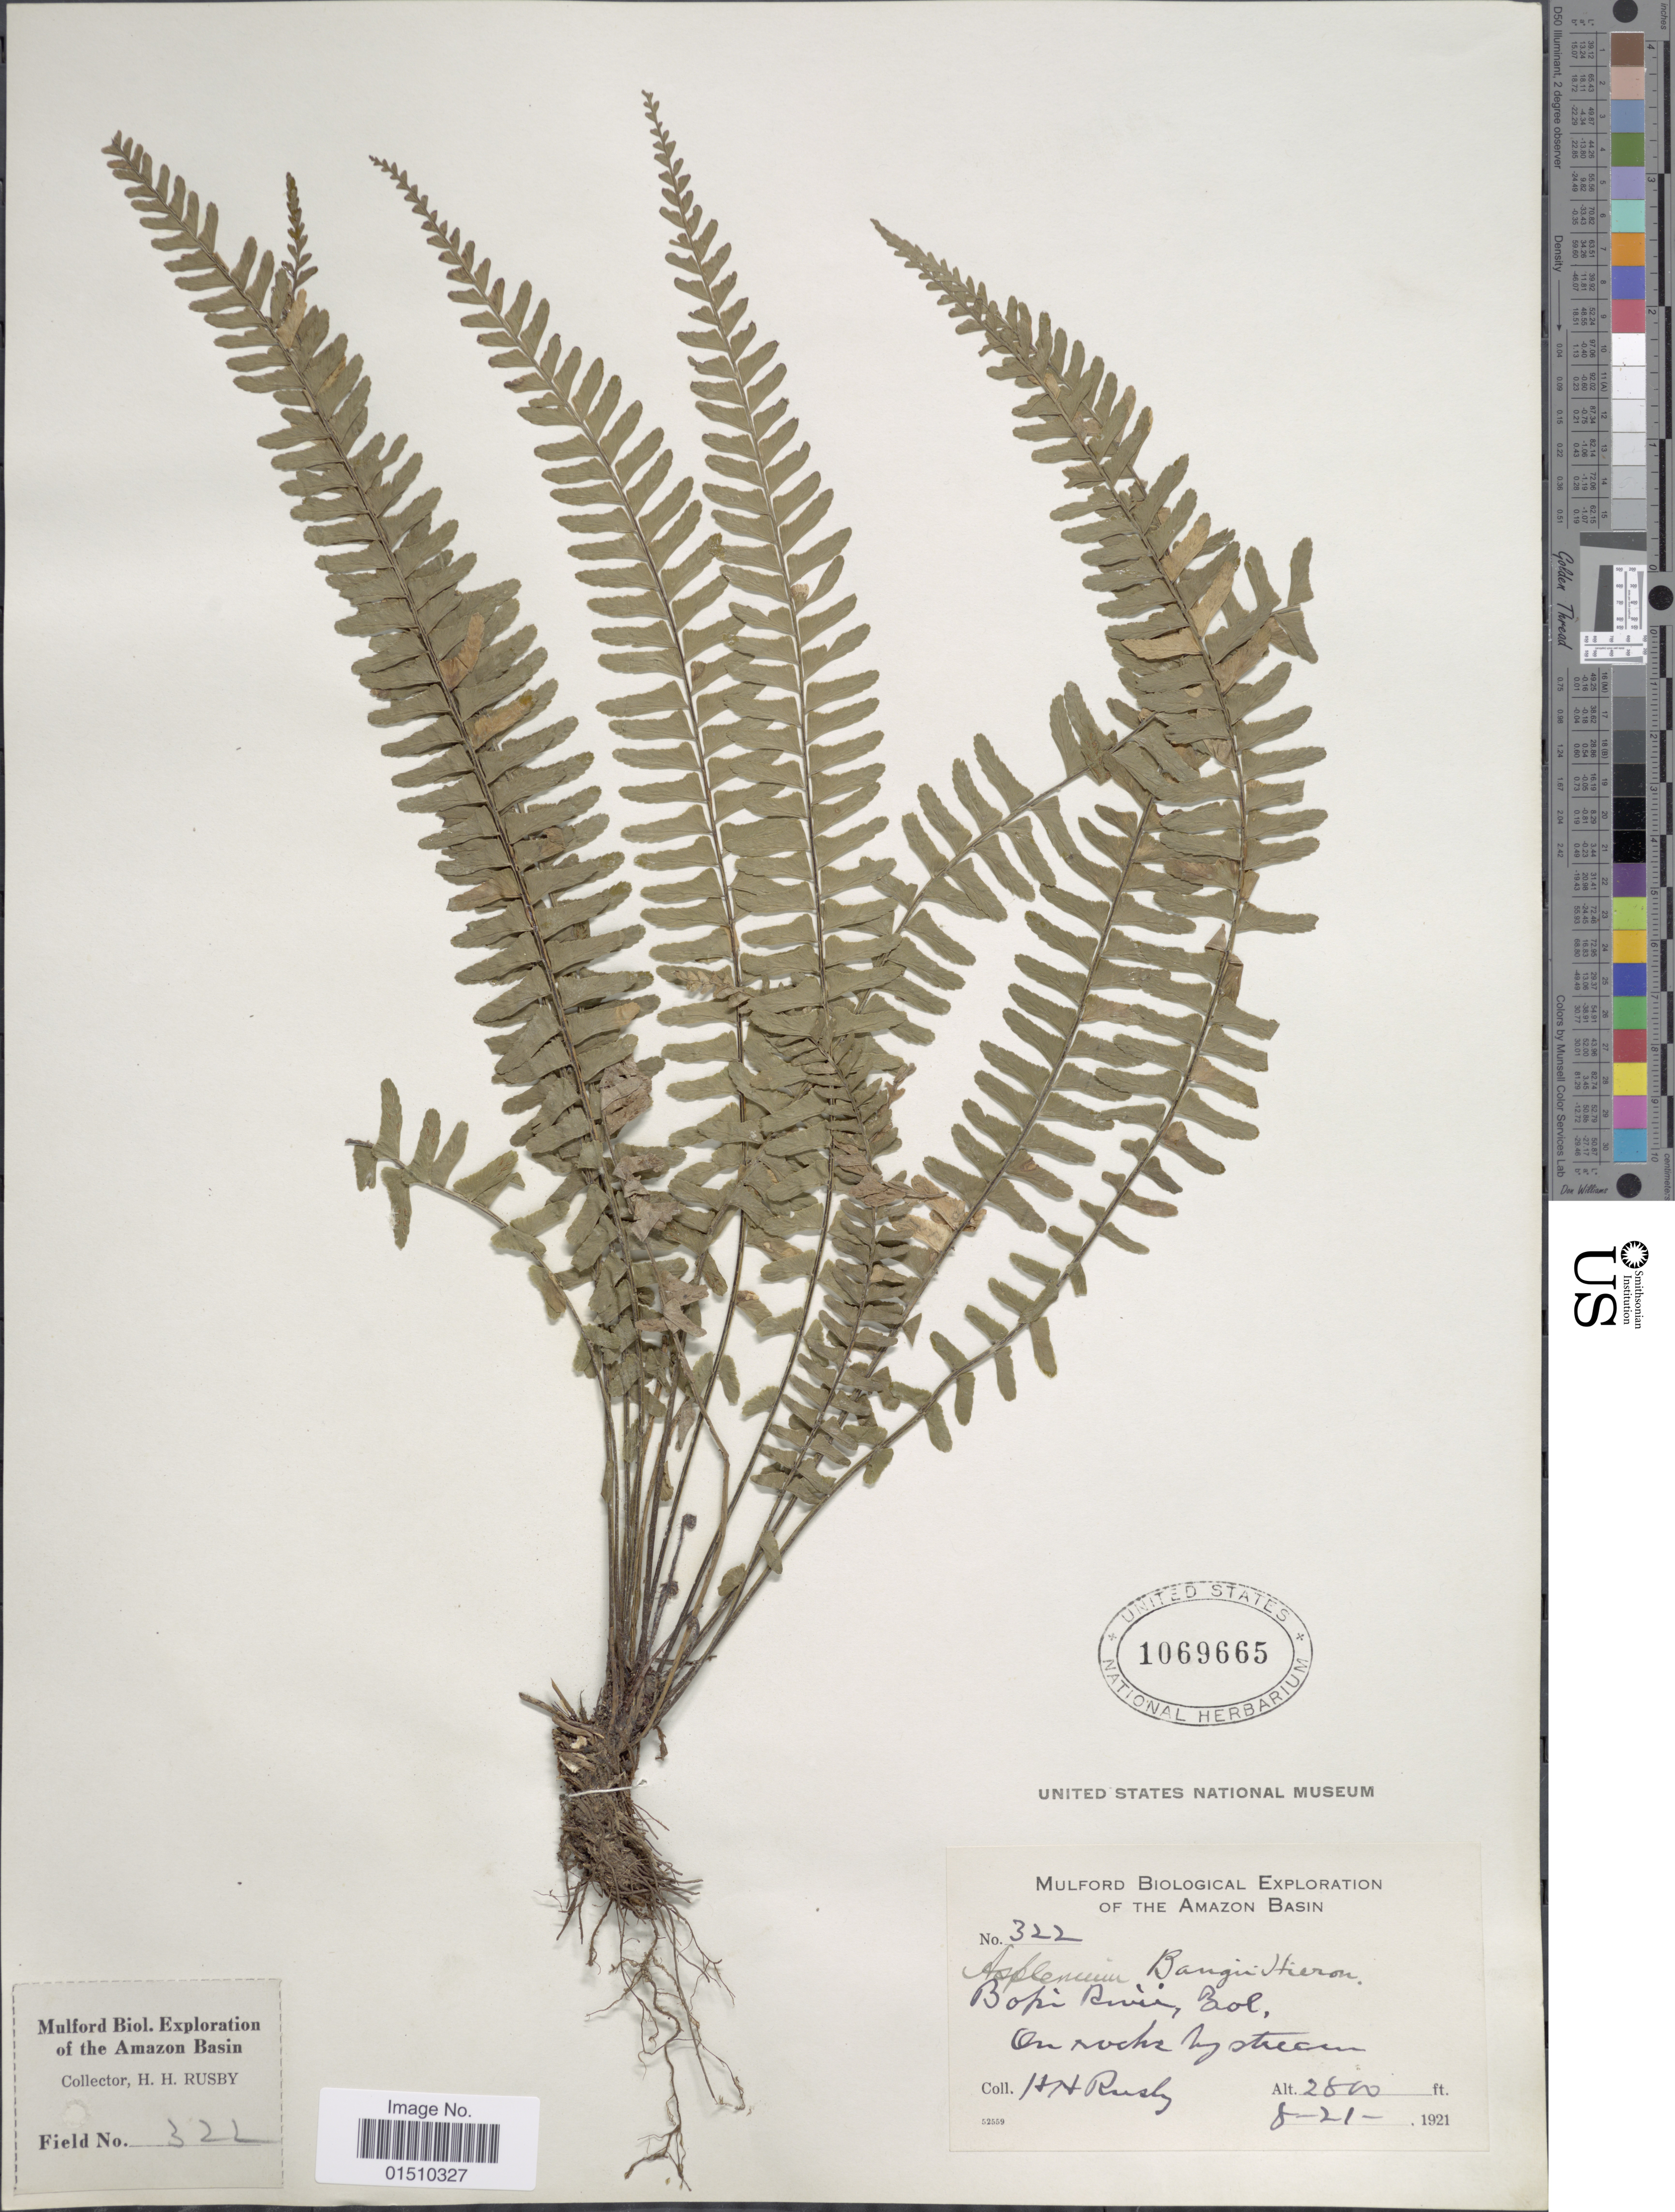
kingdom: Plantae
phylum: Tracheophyta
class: Polypodiopsida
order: Polypodiales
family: Aspleniaceae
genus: Asplenium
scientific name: Asplenium bangii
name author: Hieron.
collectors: H. H. Rusby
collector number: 322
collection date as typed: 8-21-1921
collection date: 1921-08-21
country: Bolivia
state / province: La Paz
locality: Bopi River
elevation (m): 853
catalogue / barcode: US 1069665